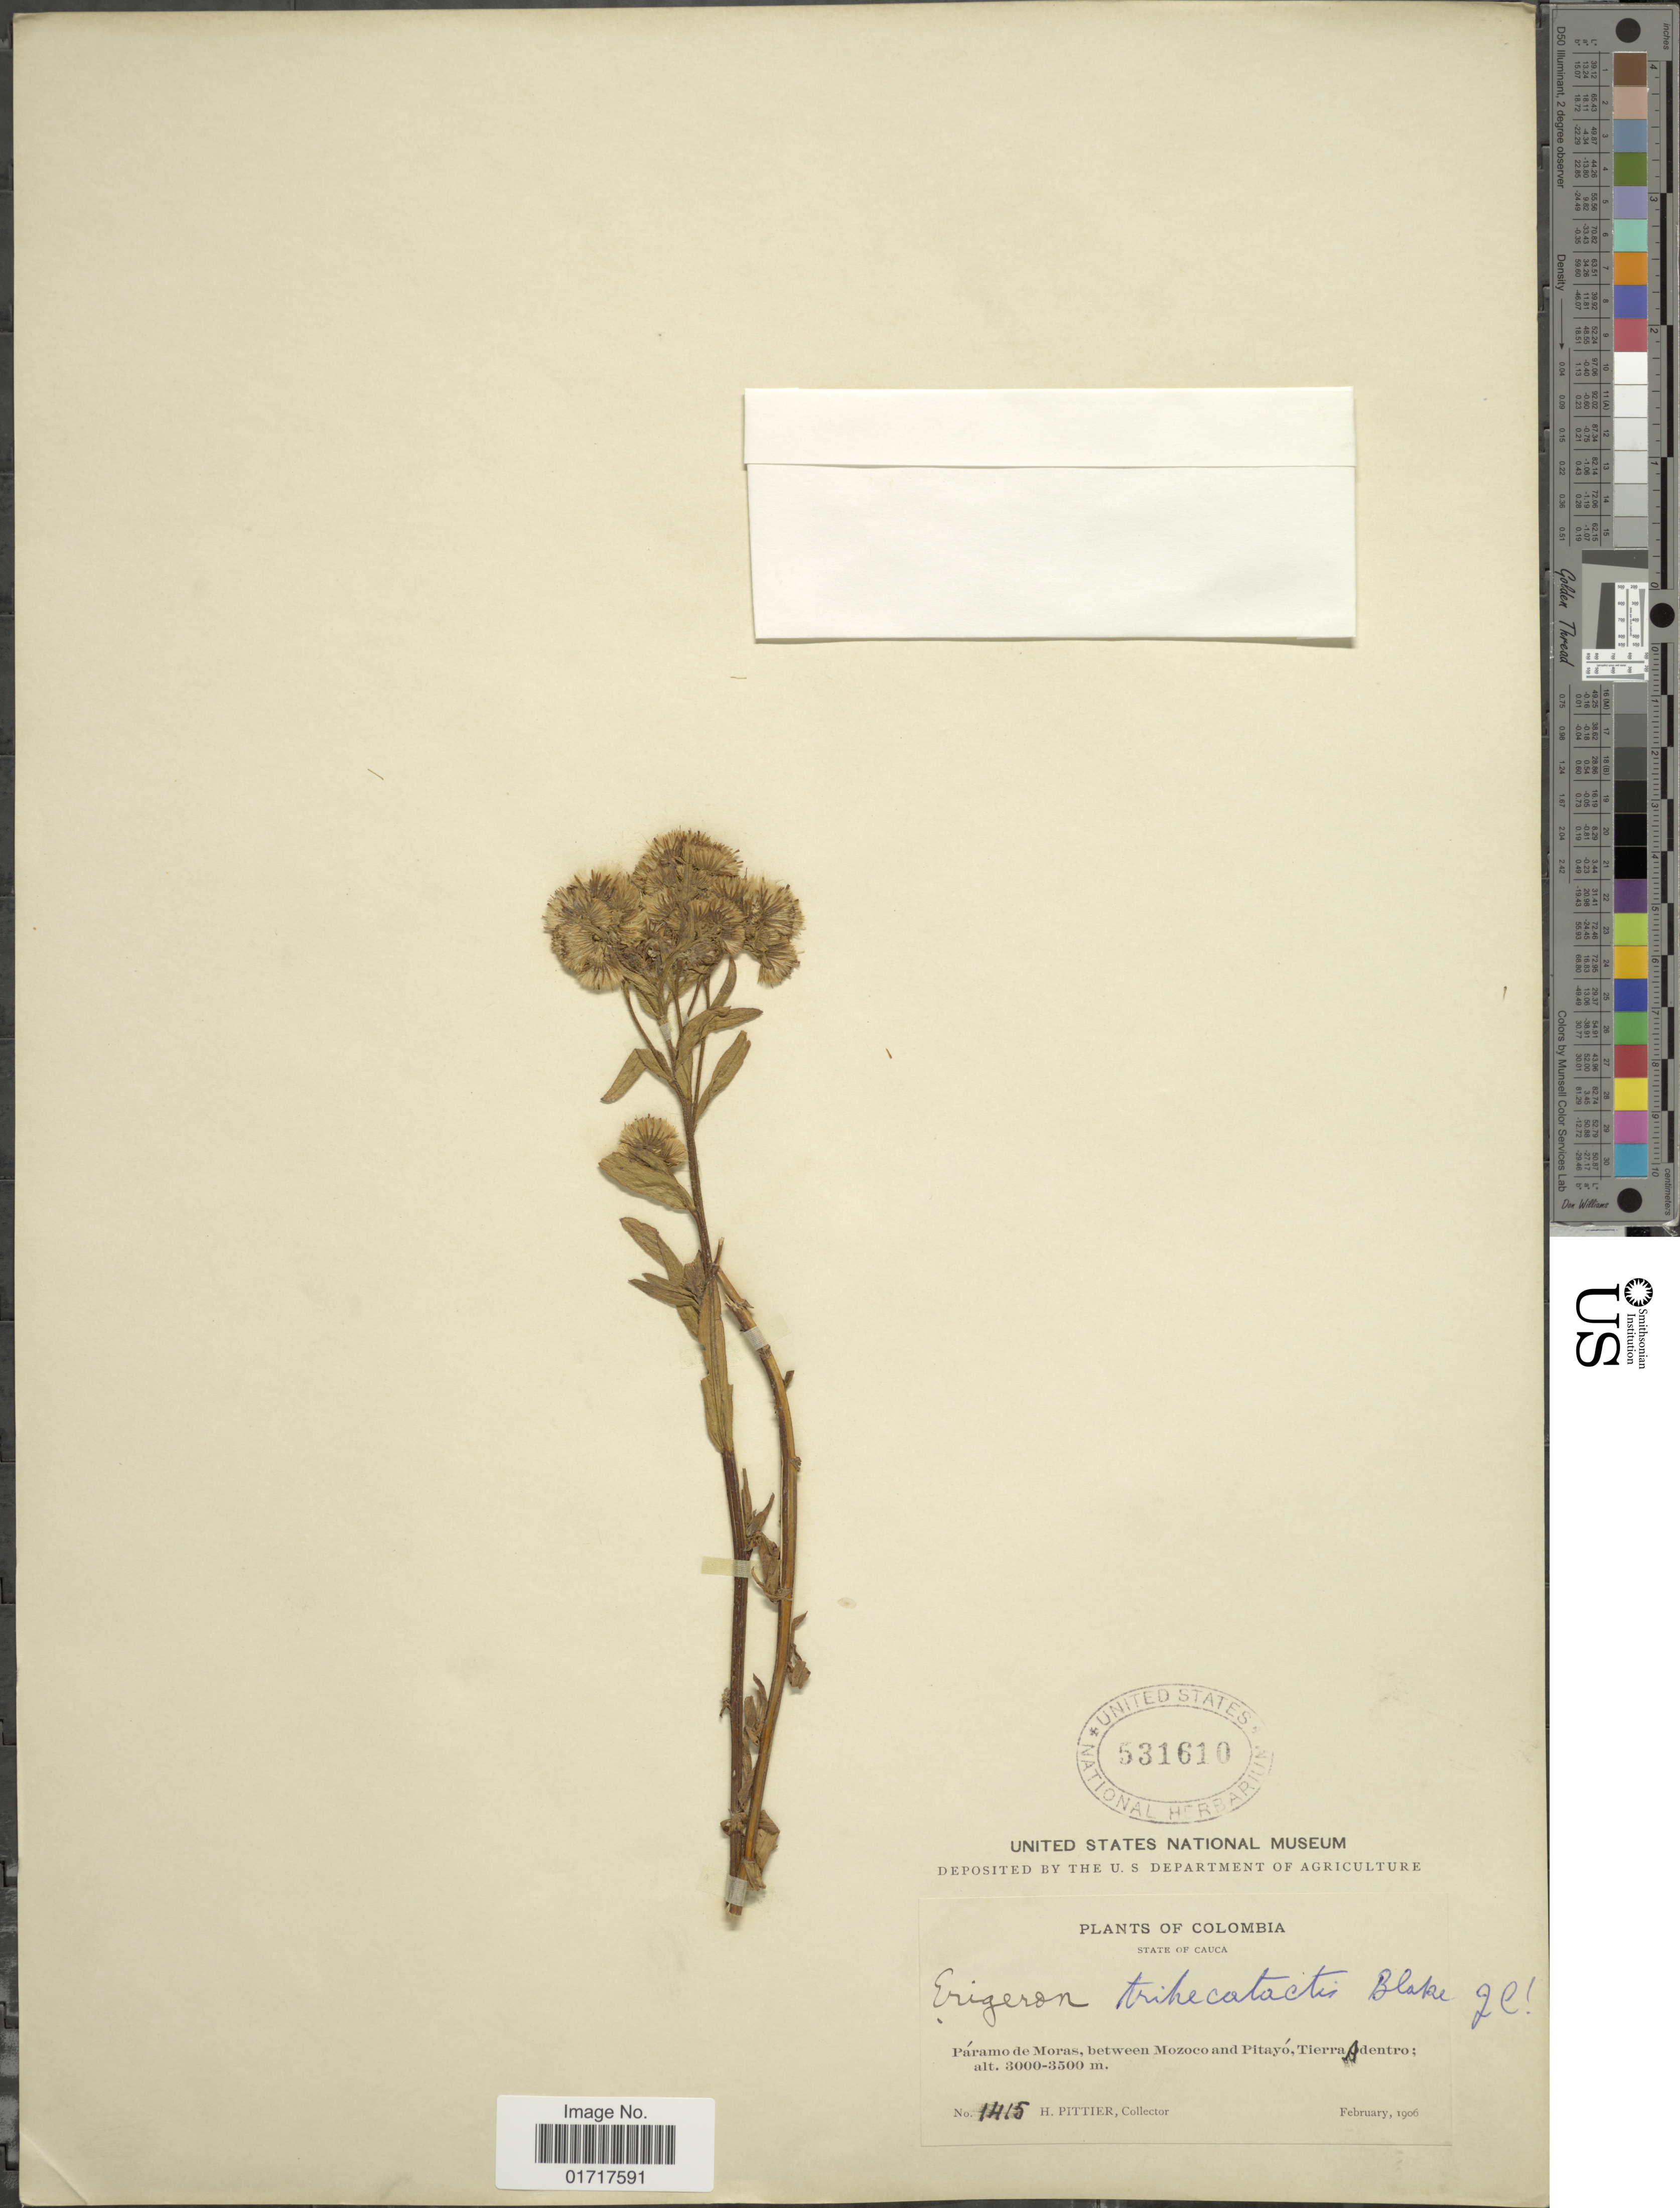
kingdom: Plantae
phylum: Tracheophyta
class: Magnoliopsida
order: Asterales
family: Asteraceae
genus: Conyza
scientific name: Conyza trihecatactis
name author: (S.F. Blake) Cuatrec.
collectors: H. F. Pittier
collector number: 1415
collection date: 1906-02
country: Colombia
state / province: Cauca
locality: State of Cauca. Paramo de Moras, between Mozoco and Pitayo. Tierra Adentro.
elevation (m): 3000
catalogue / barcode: US 531610